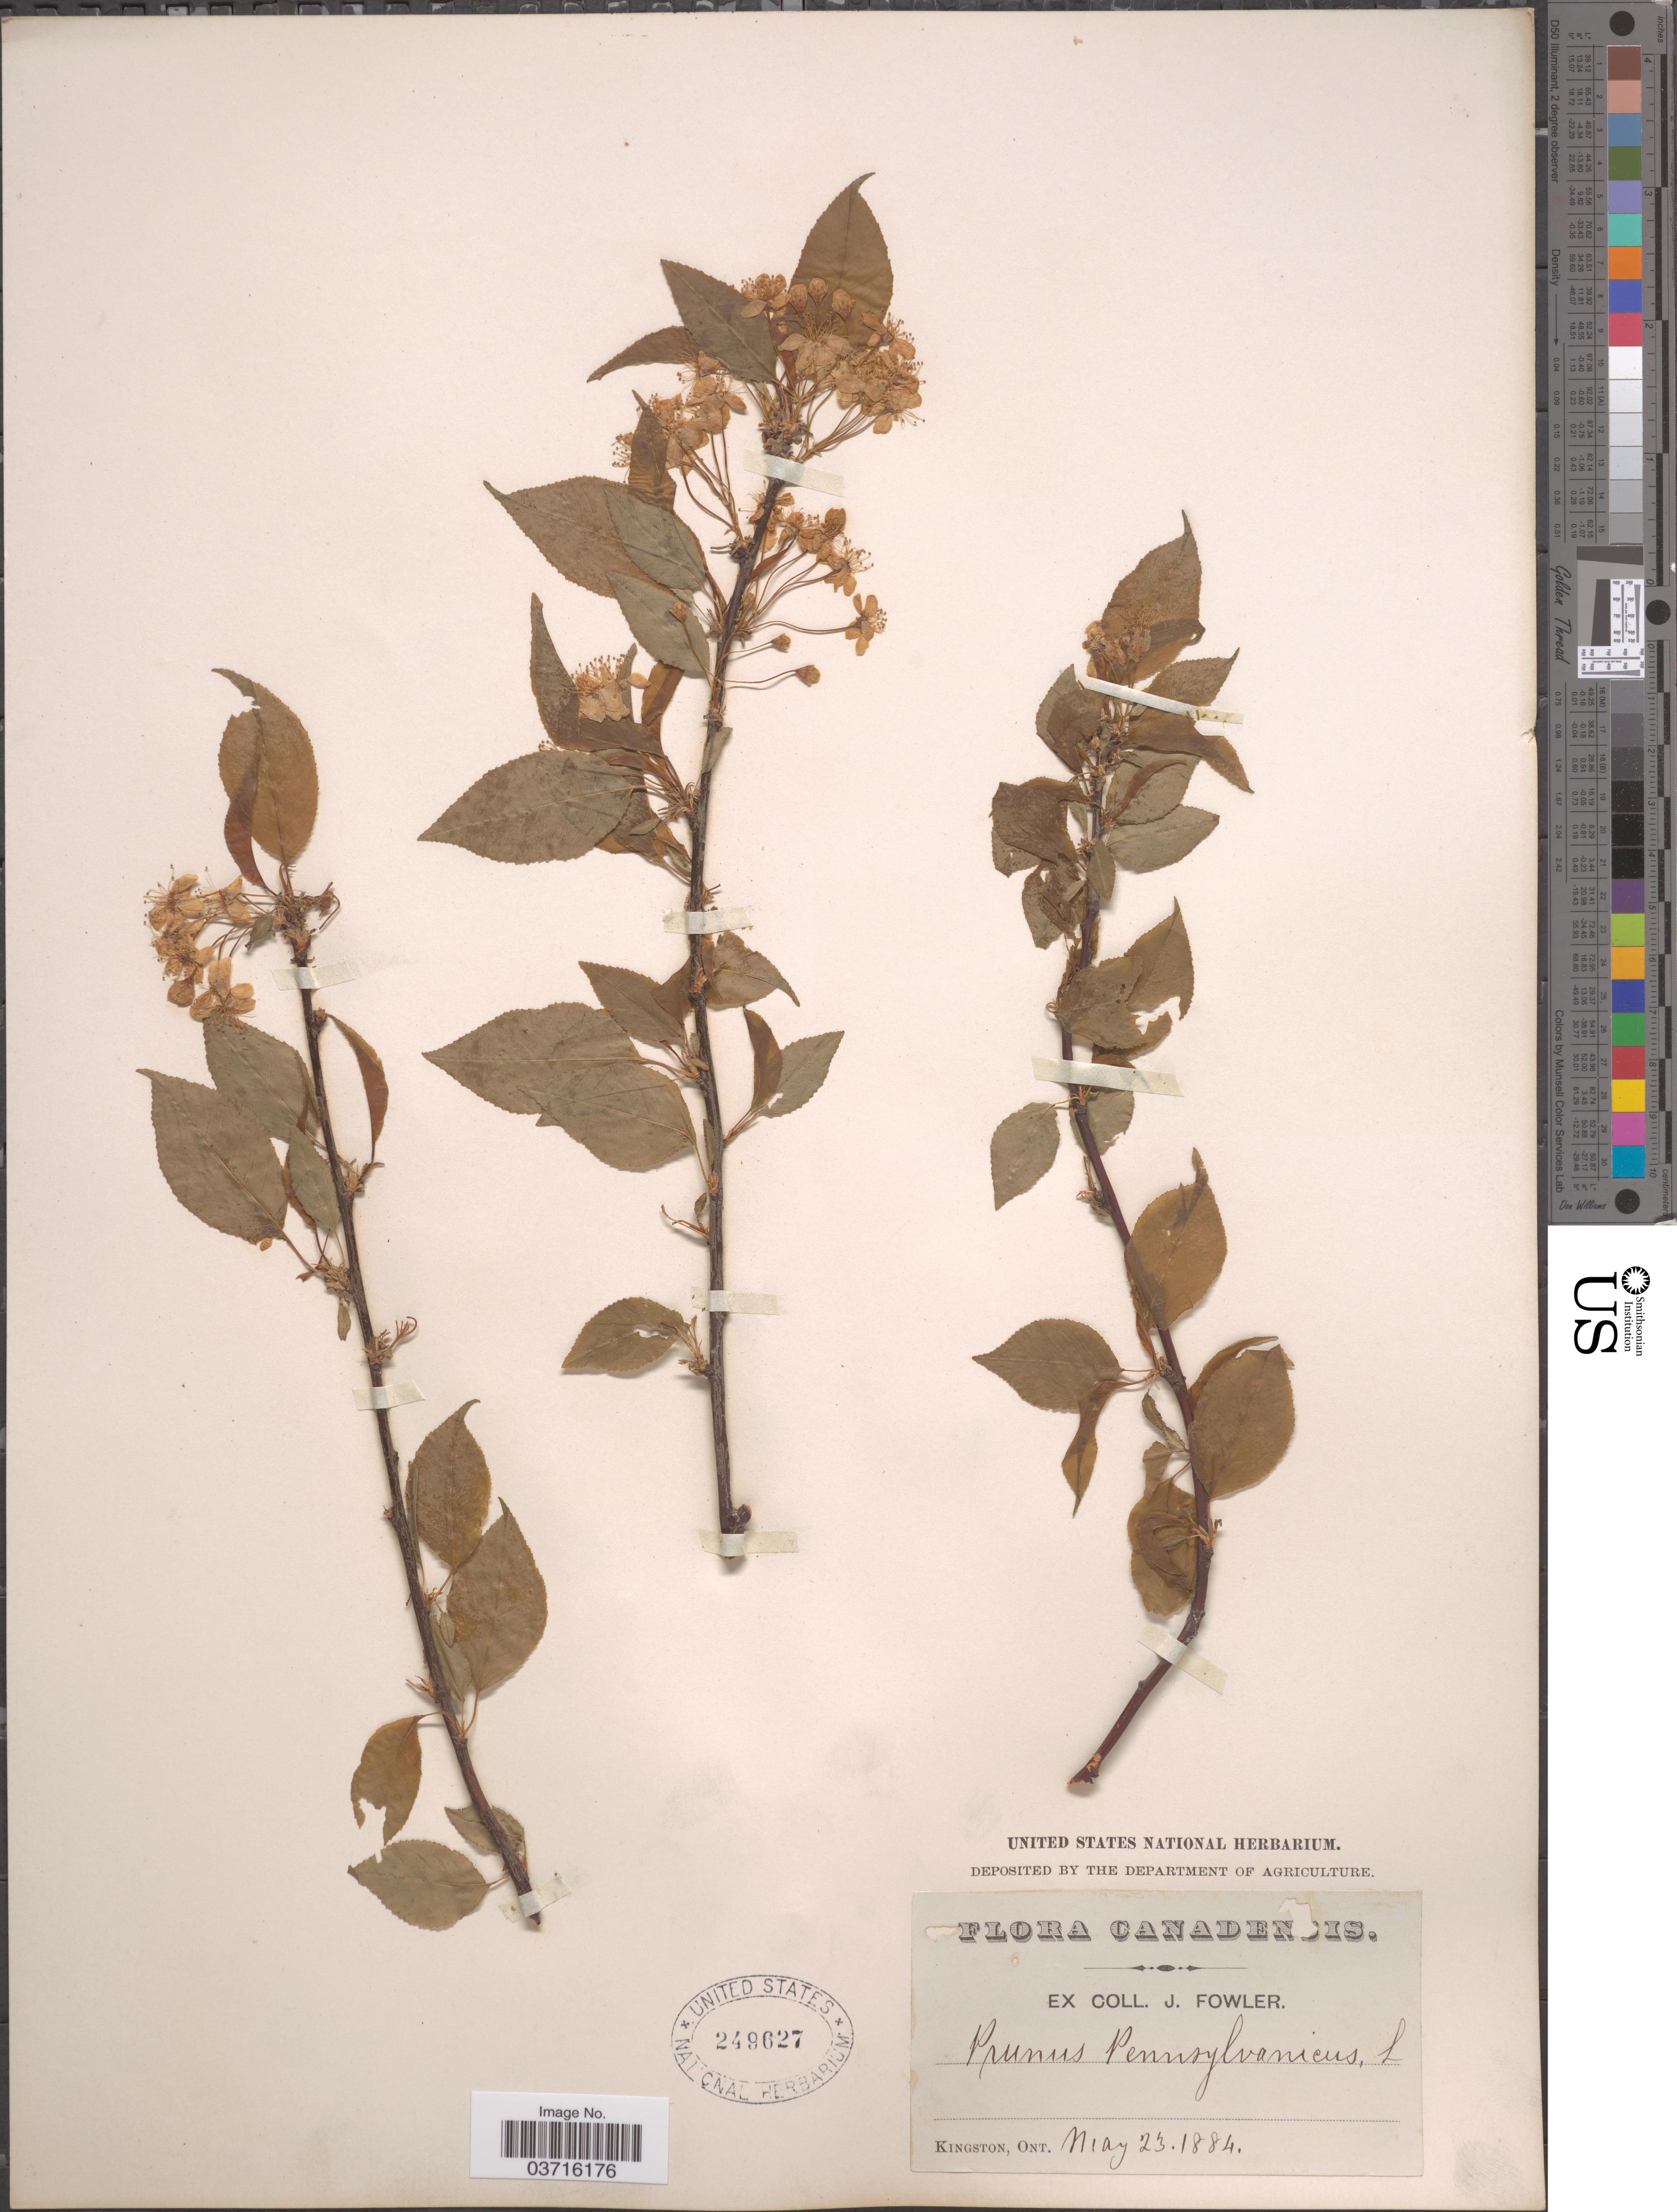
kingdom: Plantae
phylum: Tracheophyta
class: Magnoliopsida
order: Rosales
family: Rosaceae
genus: Prunus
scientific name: Prunus pensylvanica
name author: L. f.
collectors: J. Fowler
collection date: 1884-05-23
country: Canada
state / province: Ontario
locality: Kingston.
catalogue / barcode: US 249627